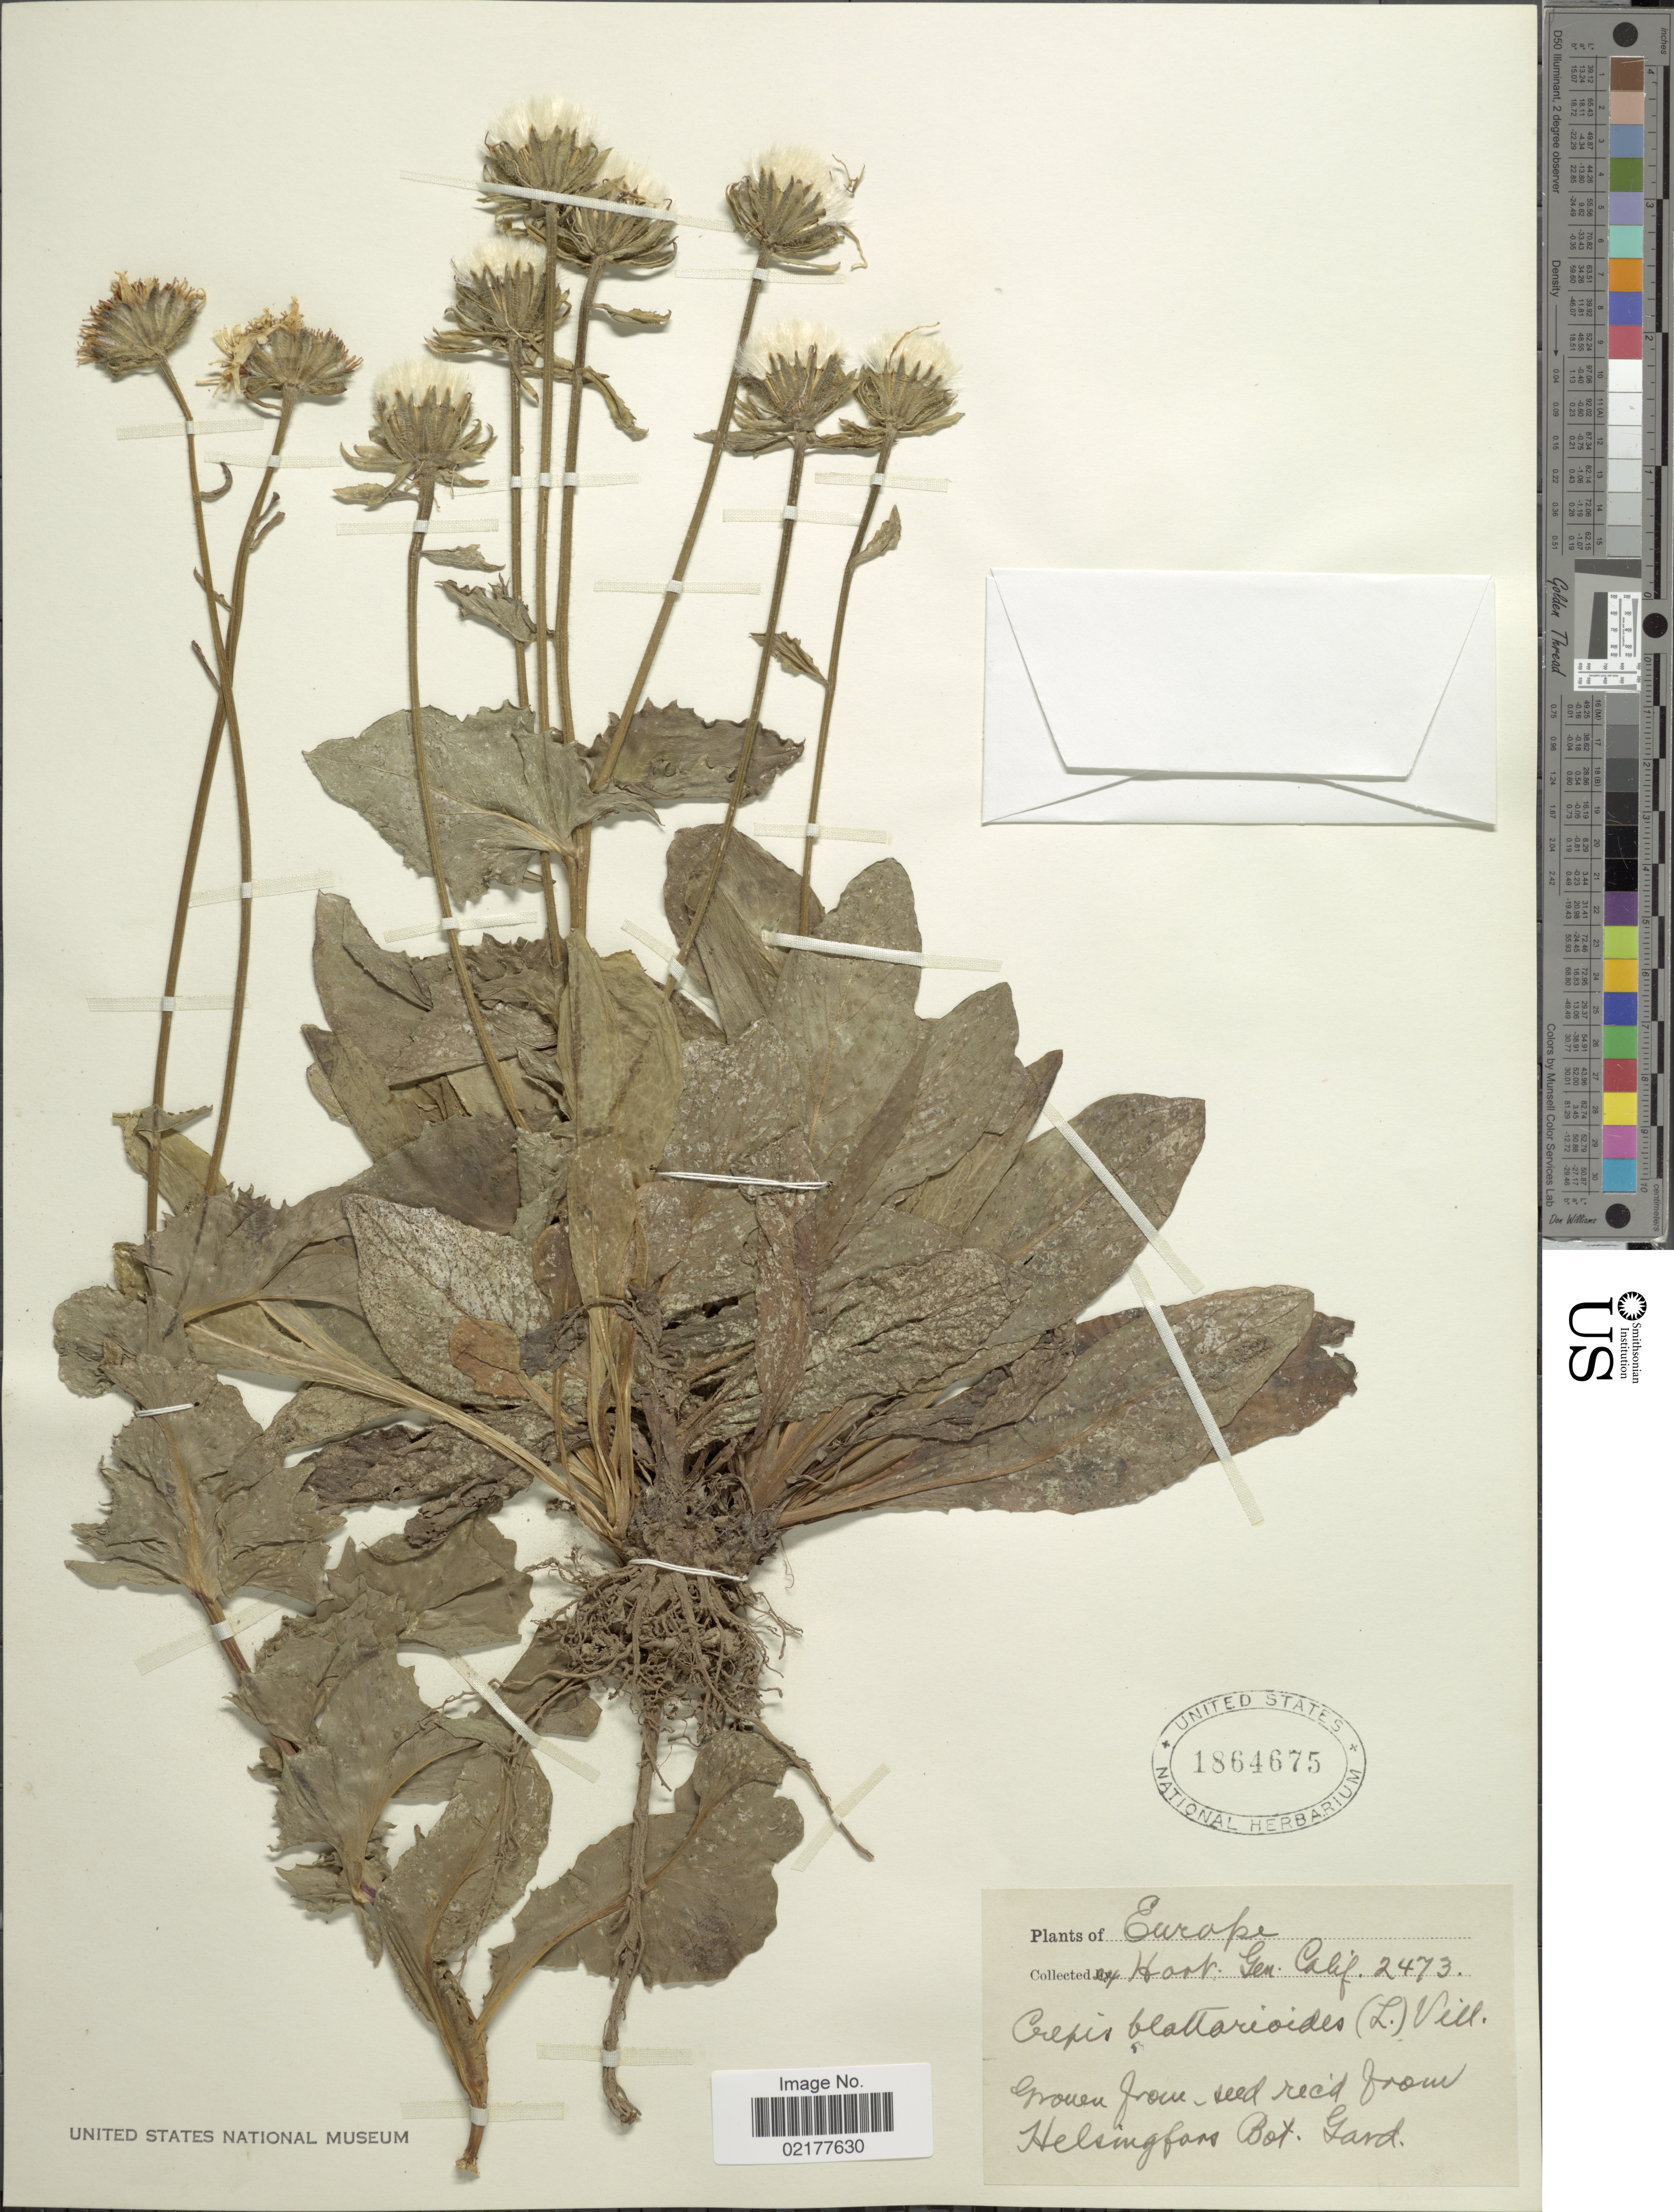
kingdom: Plantae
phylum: Tracheophyta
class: Magnoliopsida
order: Asterales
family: Asteraceae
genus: Crepis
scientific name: Crepis pyrenaica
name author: (L.) Greuter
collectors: Hort. Gen. Calif.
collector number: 2473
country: Finland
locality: Europe. Helsingfors Bot. Gard. [unsure placement]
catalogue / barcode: US 1864675